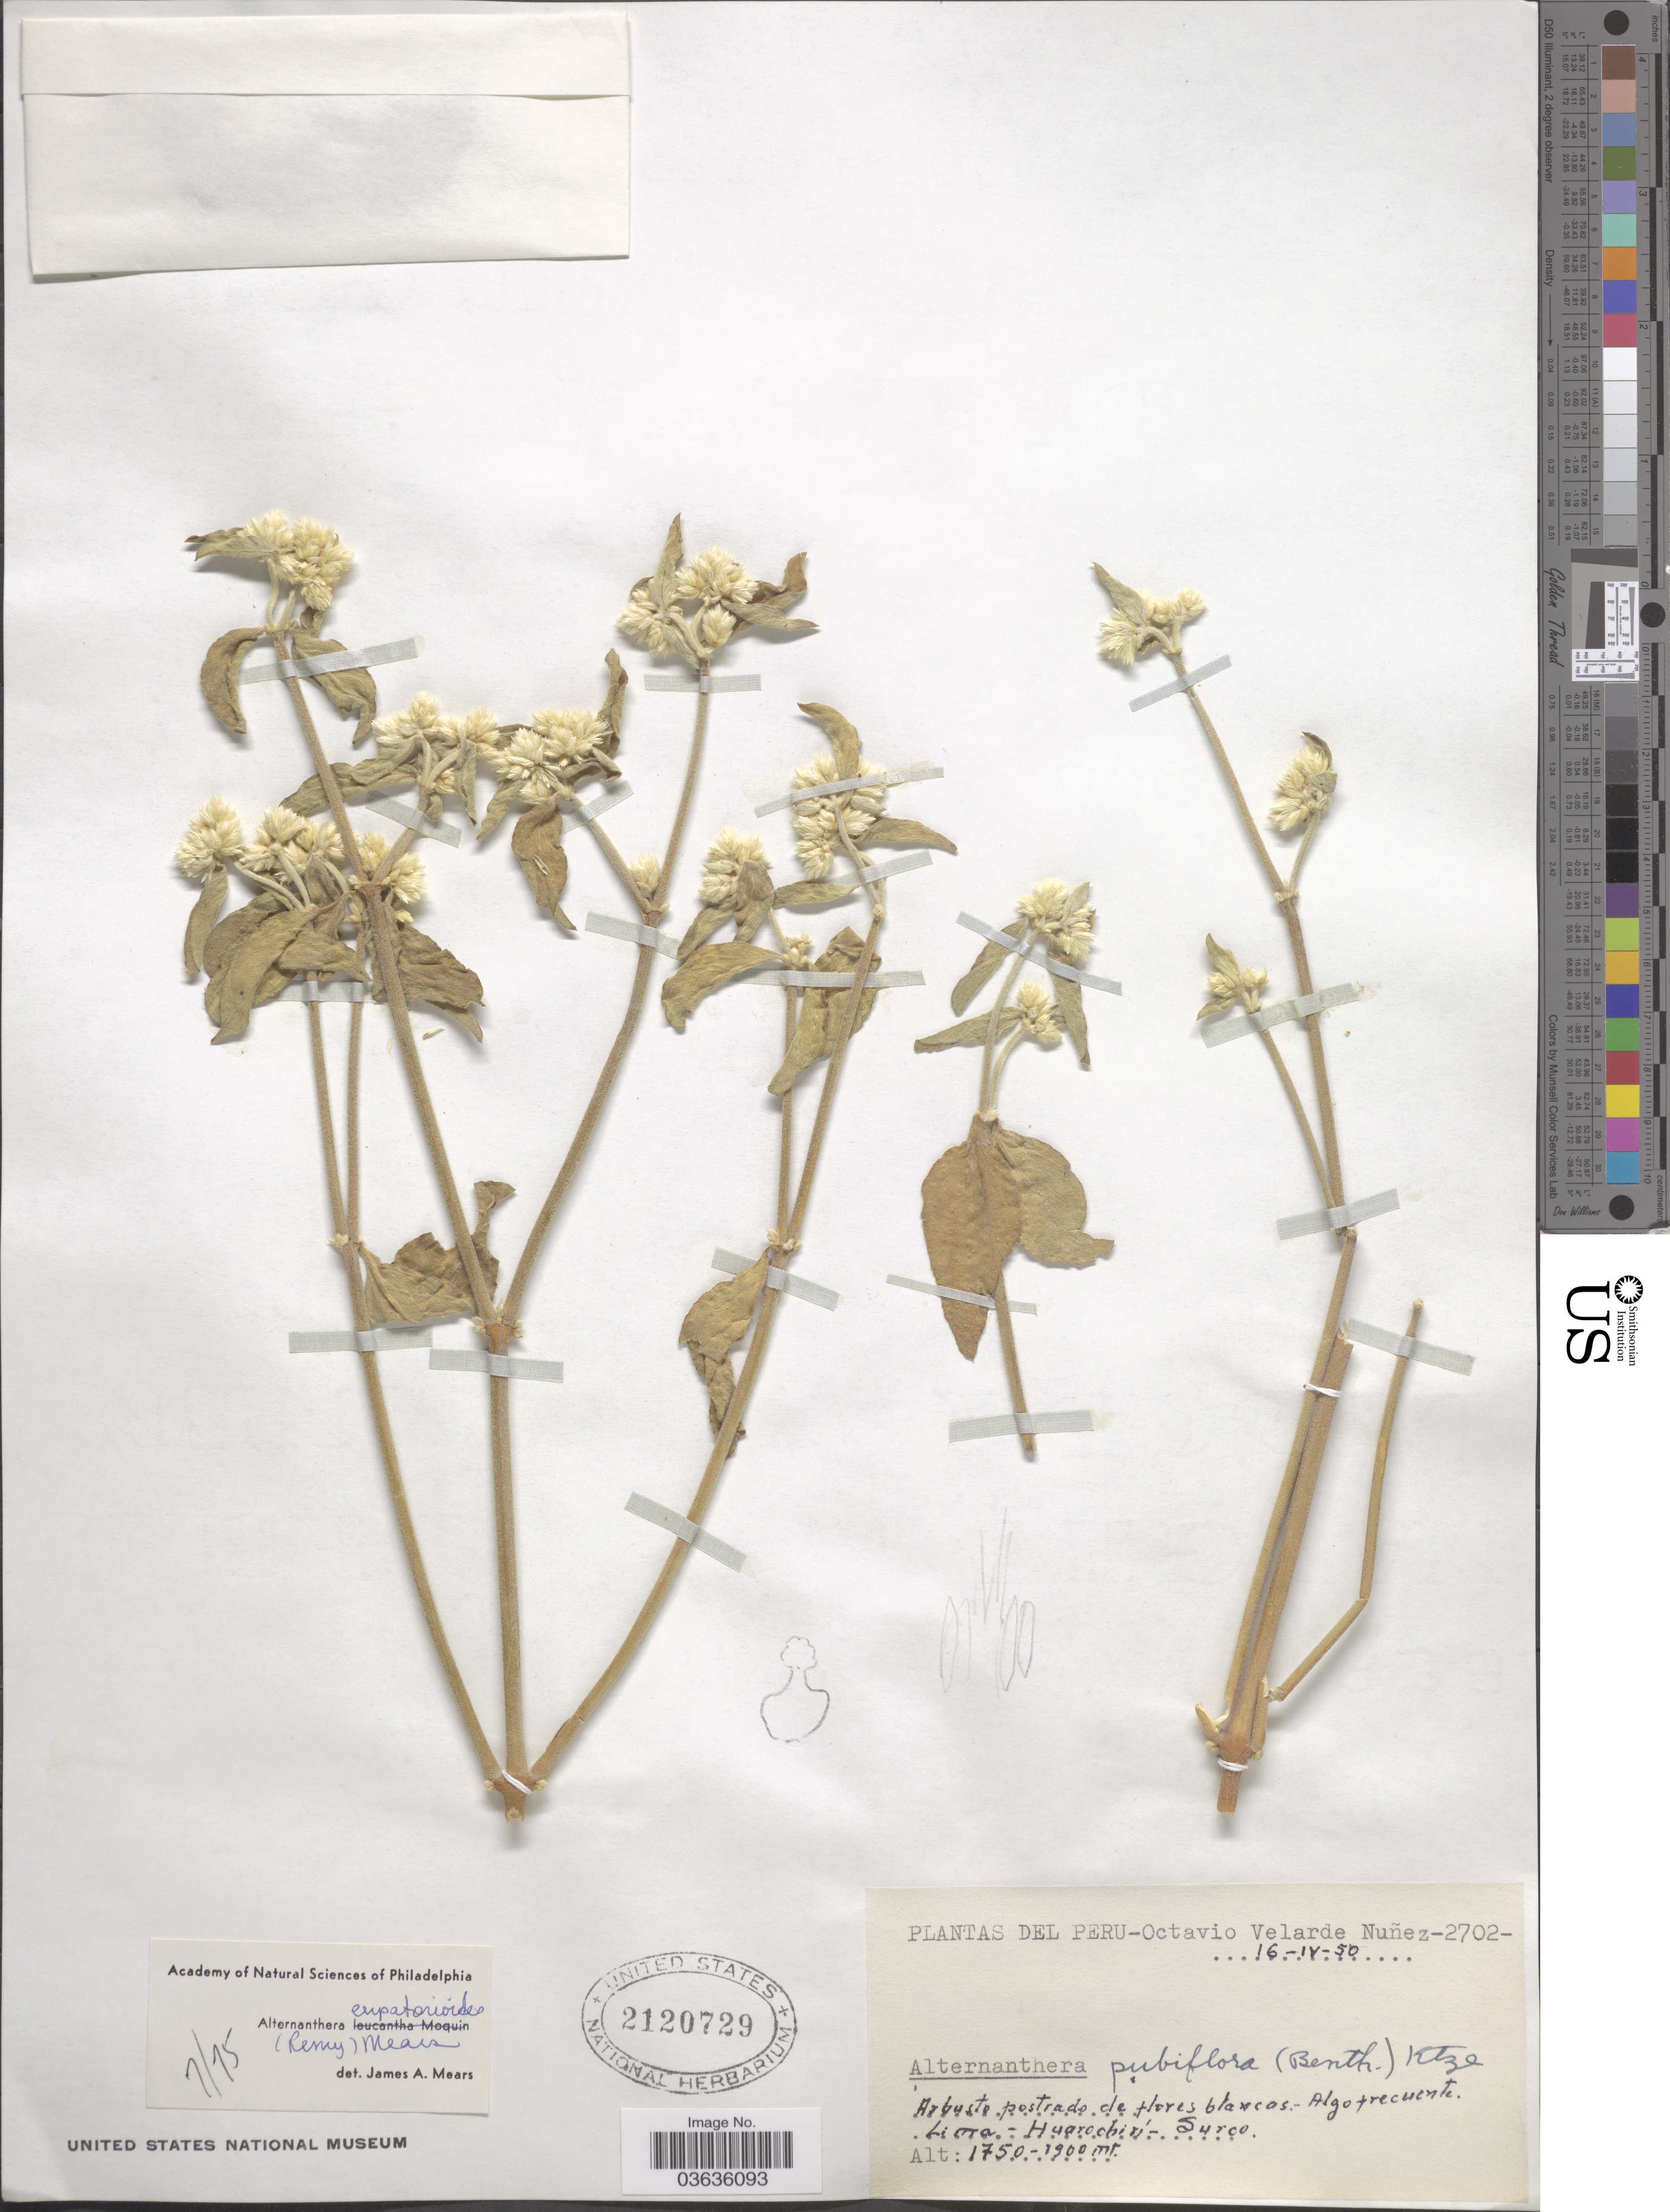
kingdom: Plantae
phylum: Tracheophyta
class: Magnoliopsida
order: Caryophyllales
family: Amaranthaceae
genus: Alternanthera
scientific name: Alternanthera eupatorioides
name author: Remy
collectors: O. Velarde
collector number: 2702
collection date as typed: Transcribed d/m/y: 16/4/50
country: Peru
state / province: Lima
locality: Lima - Huarochiri - Surco.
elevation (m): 1750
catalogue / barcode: US 2120729